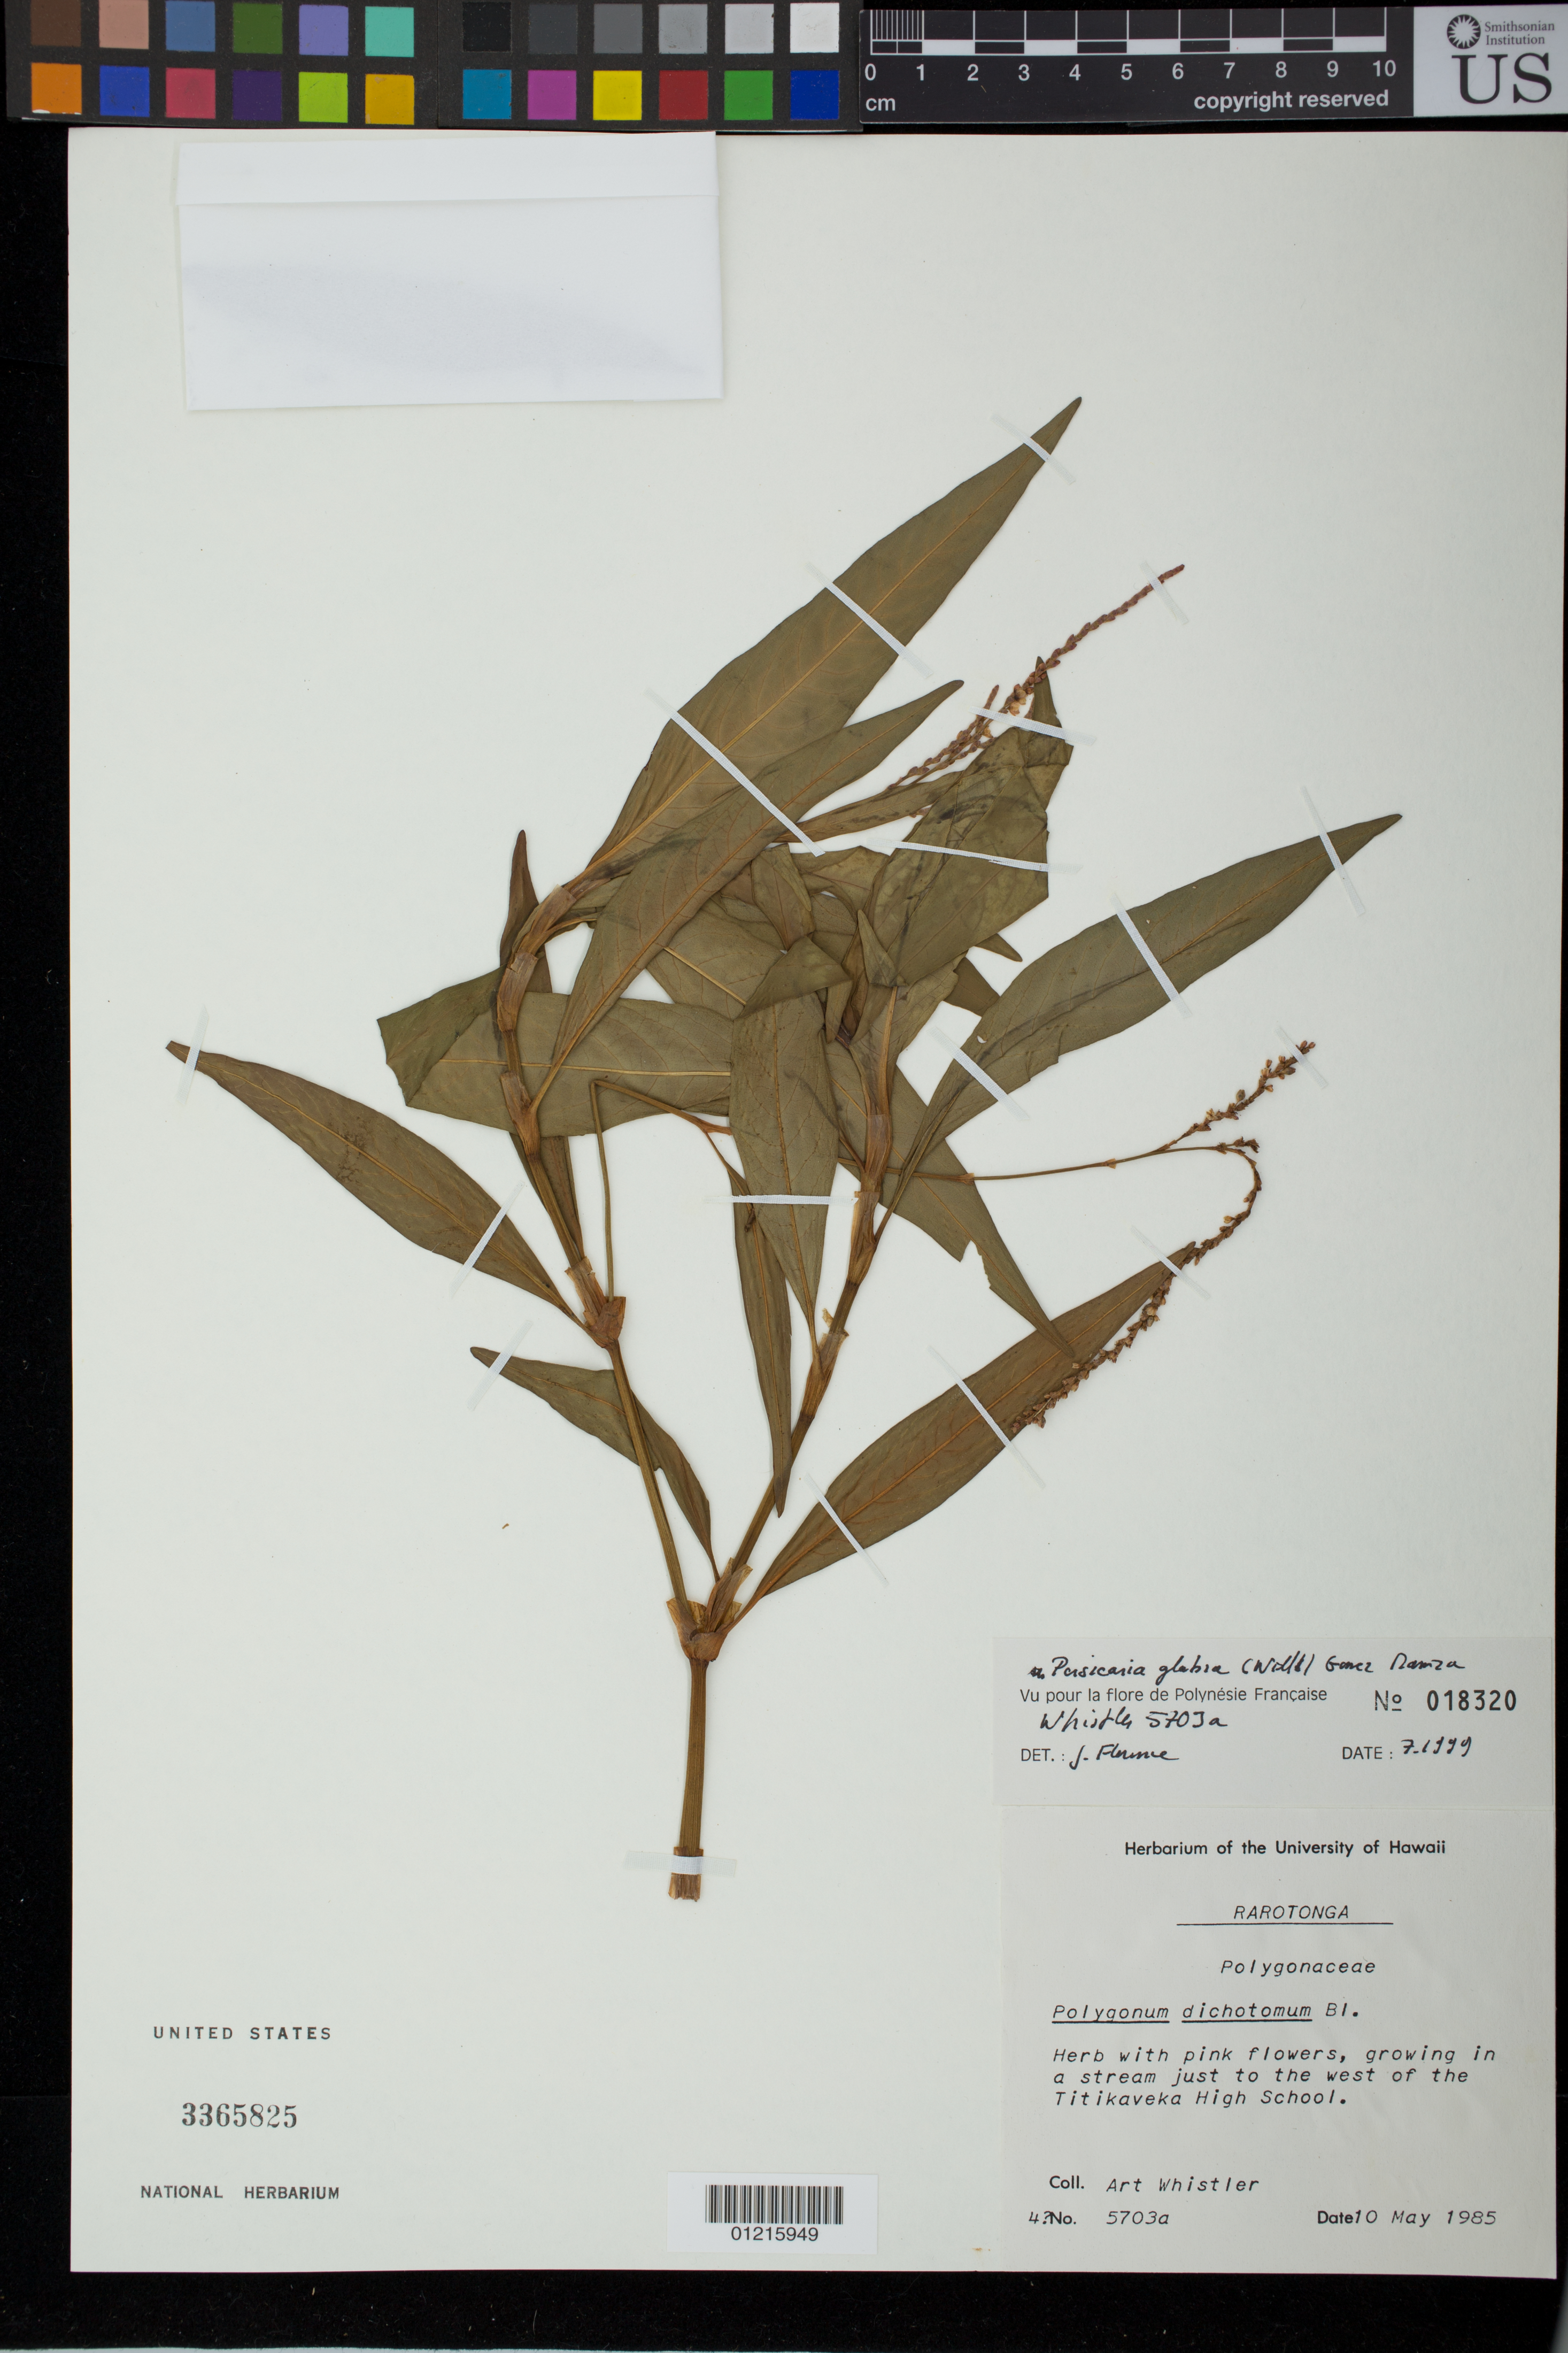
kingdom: Plantae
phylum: Tracheophyta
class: Magnoliopsida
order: Caryophyllales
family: Polygonaceae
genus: Persicaria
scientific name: Persicaria glabra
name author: (Willd.) M. Gómez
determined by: Florence, J.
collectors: A. Whistler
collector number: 5703a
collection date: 1985-05-10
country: Cook Islands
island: Rarotonga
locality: In a stream just to the west of the Titikaveka High School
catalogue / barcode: US 3365825